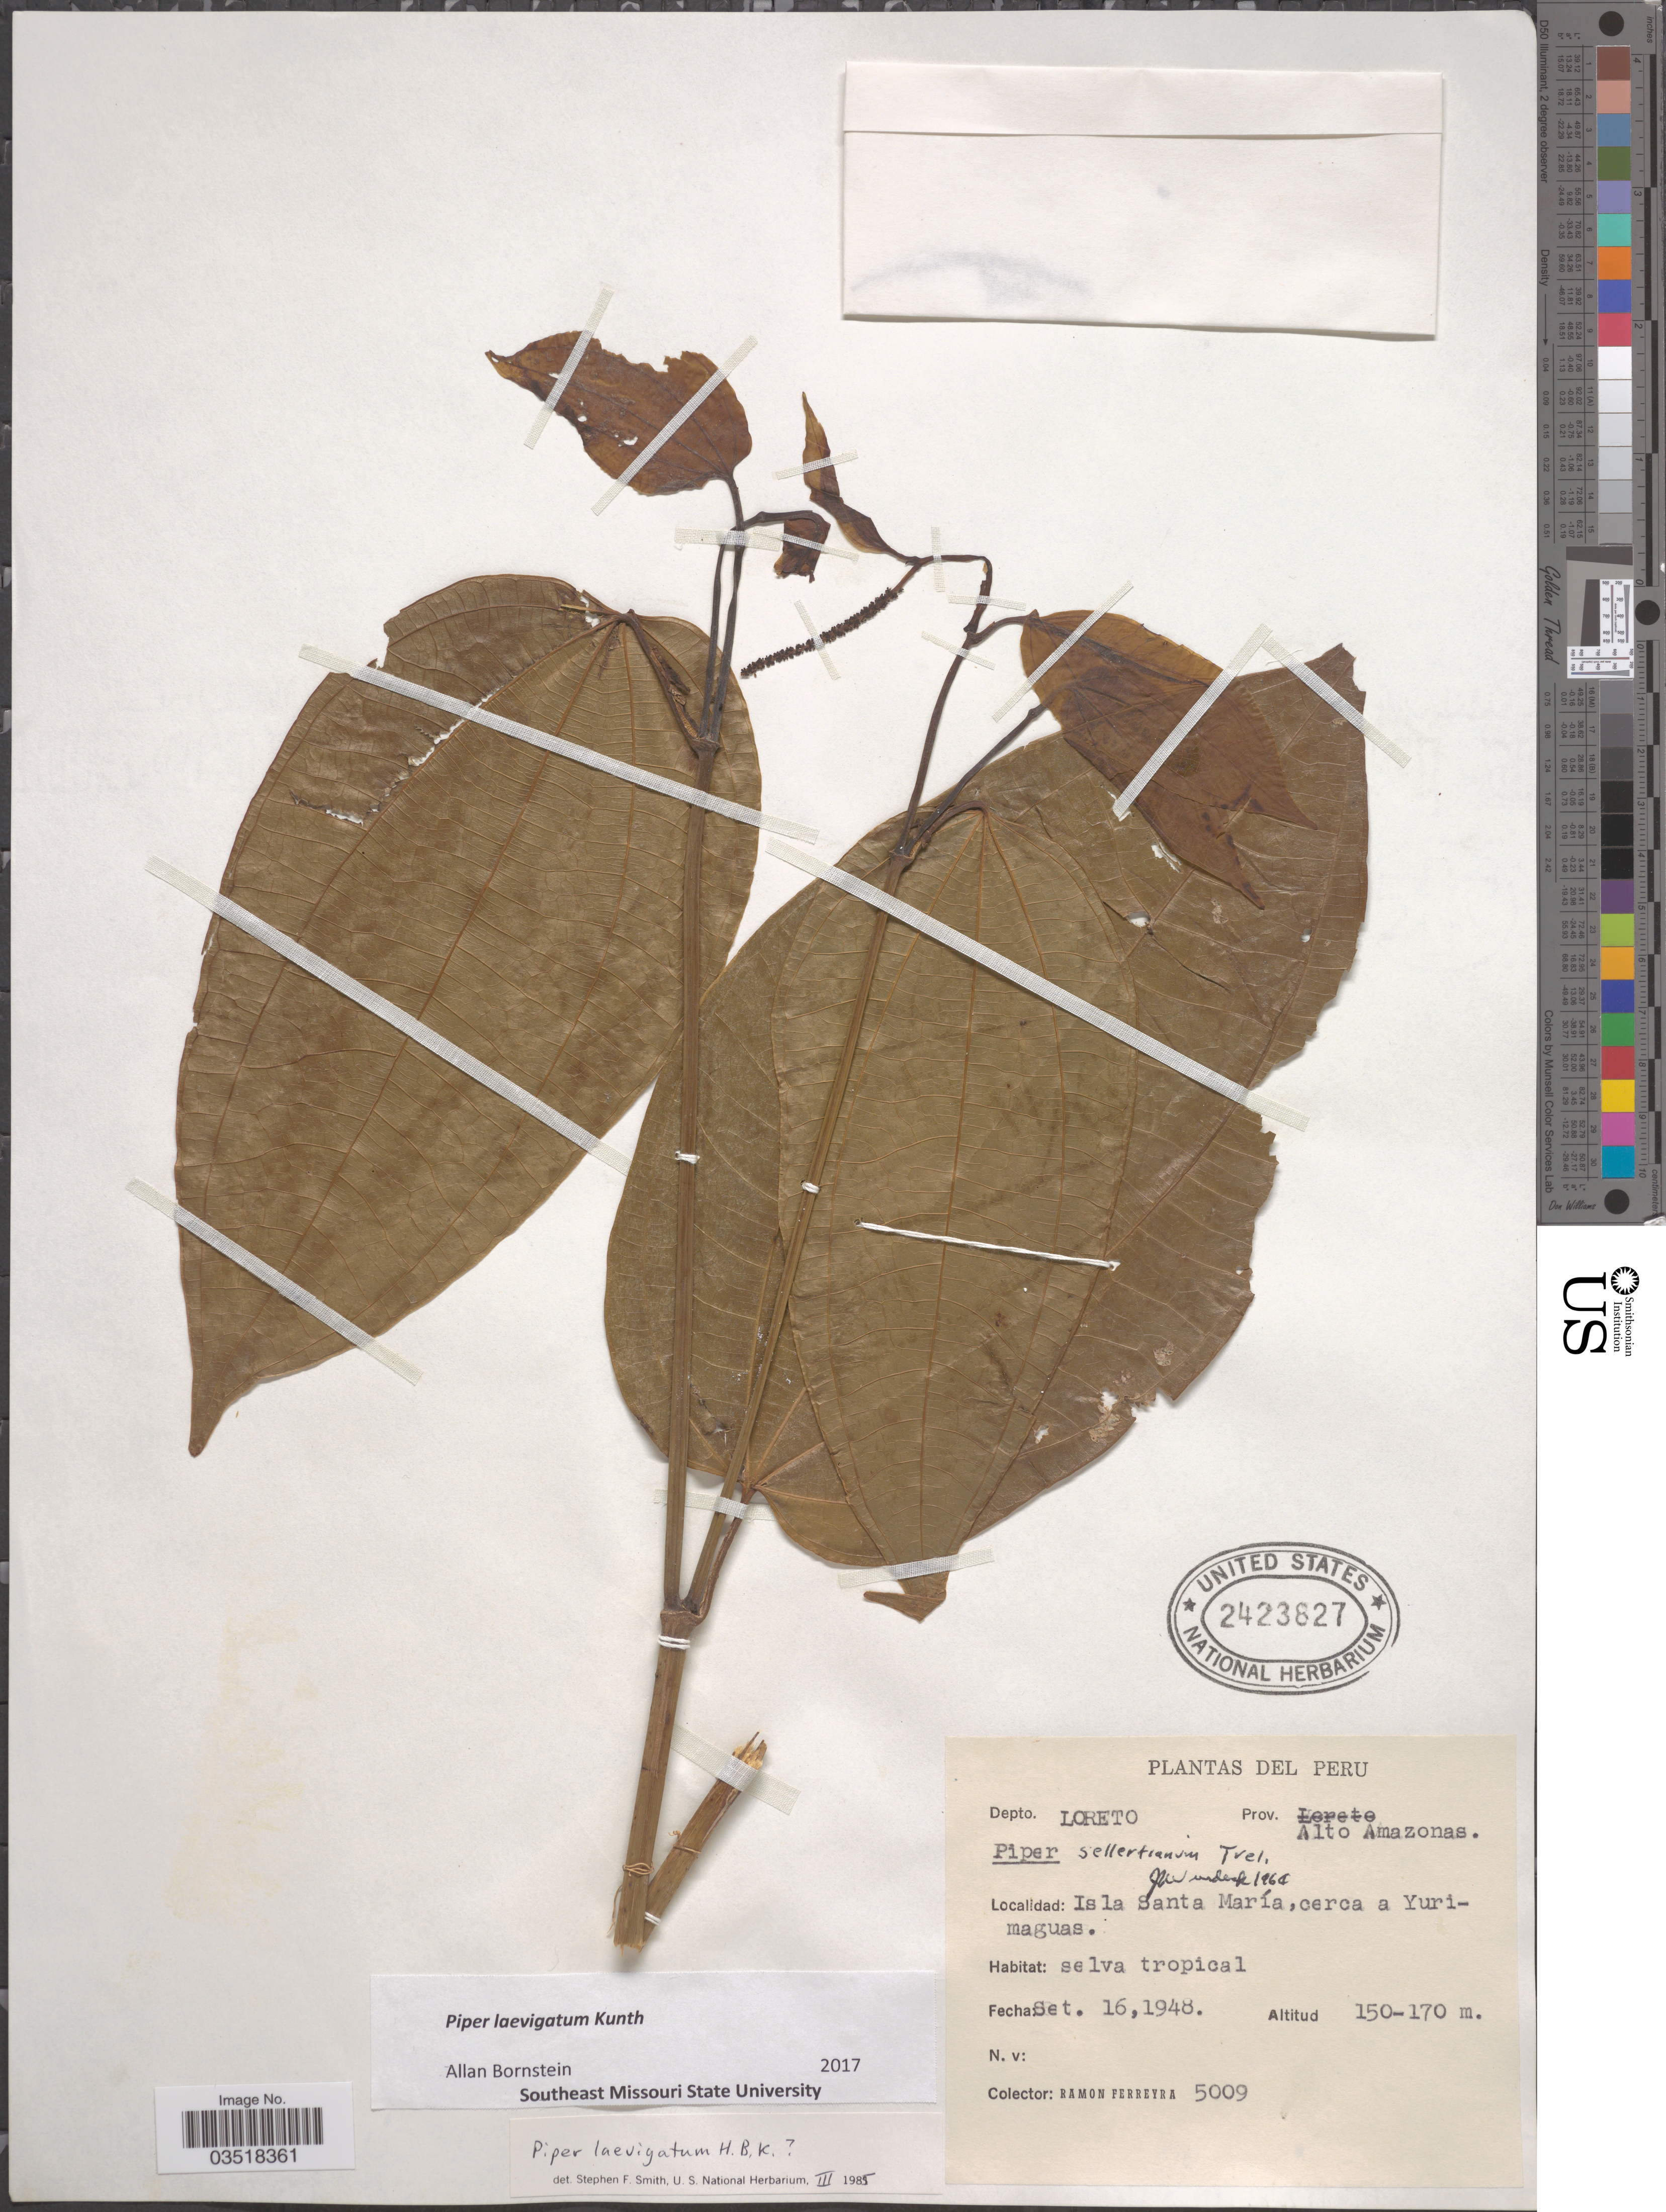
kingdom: Plantae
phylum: Tracheophyta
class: Magnoliopsida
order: Piperales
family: Piperaceae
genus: Piper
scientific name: Piper laevigatum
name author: Kunth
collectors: R. A. Ferreyra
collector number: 5009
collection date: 1948-09-16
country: Peru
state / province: Loreto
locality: Depto. Loreto. Prov. Alto Amazonas. Isla Santa María, cerca a Yurimaguas.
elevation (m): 150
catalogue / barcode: US 2423827